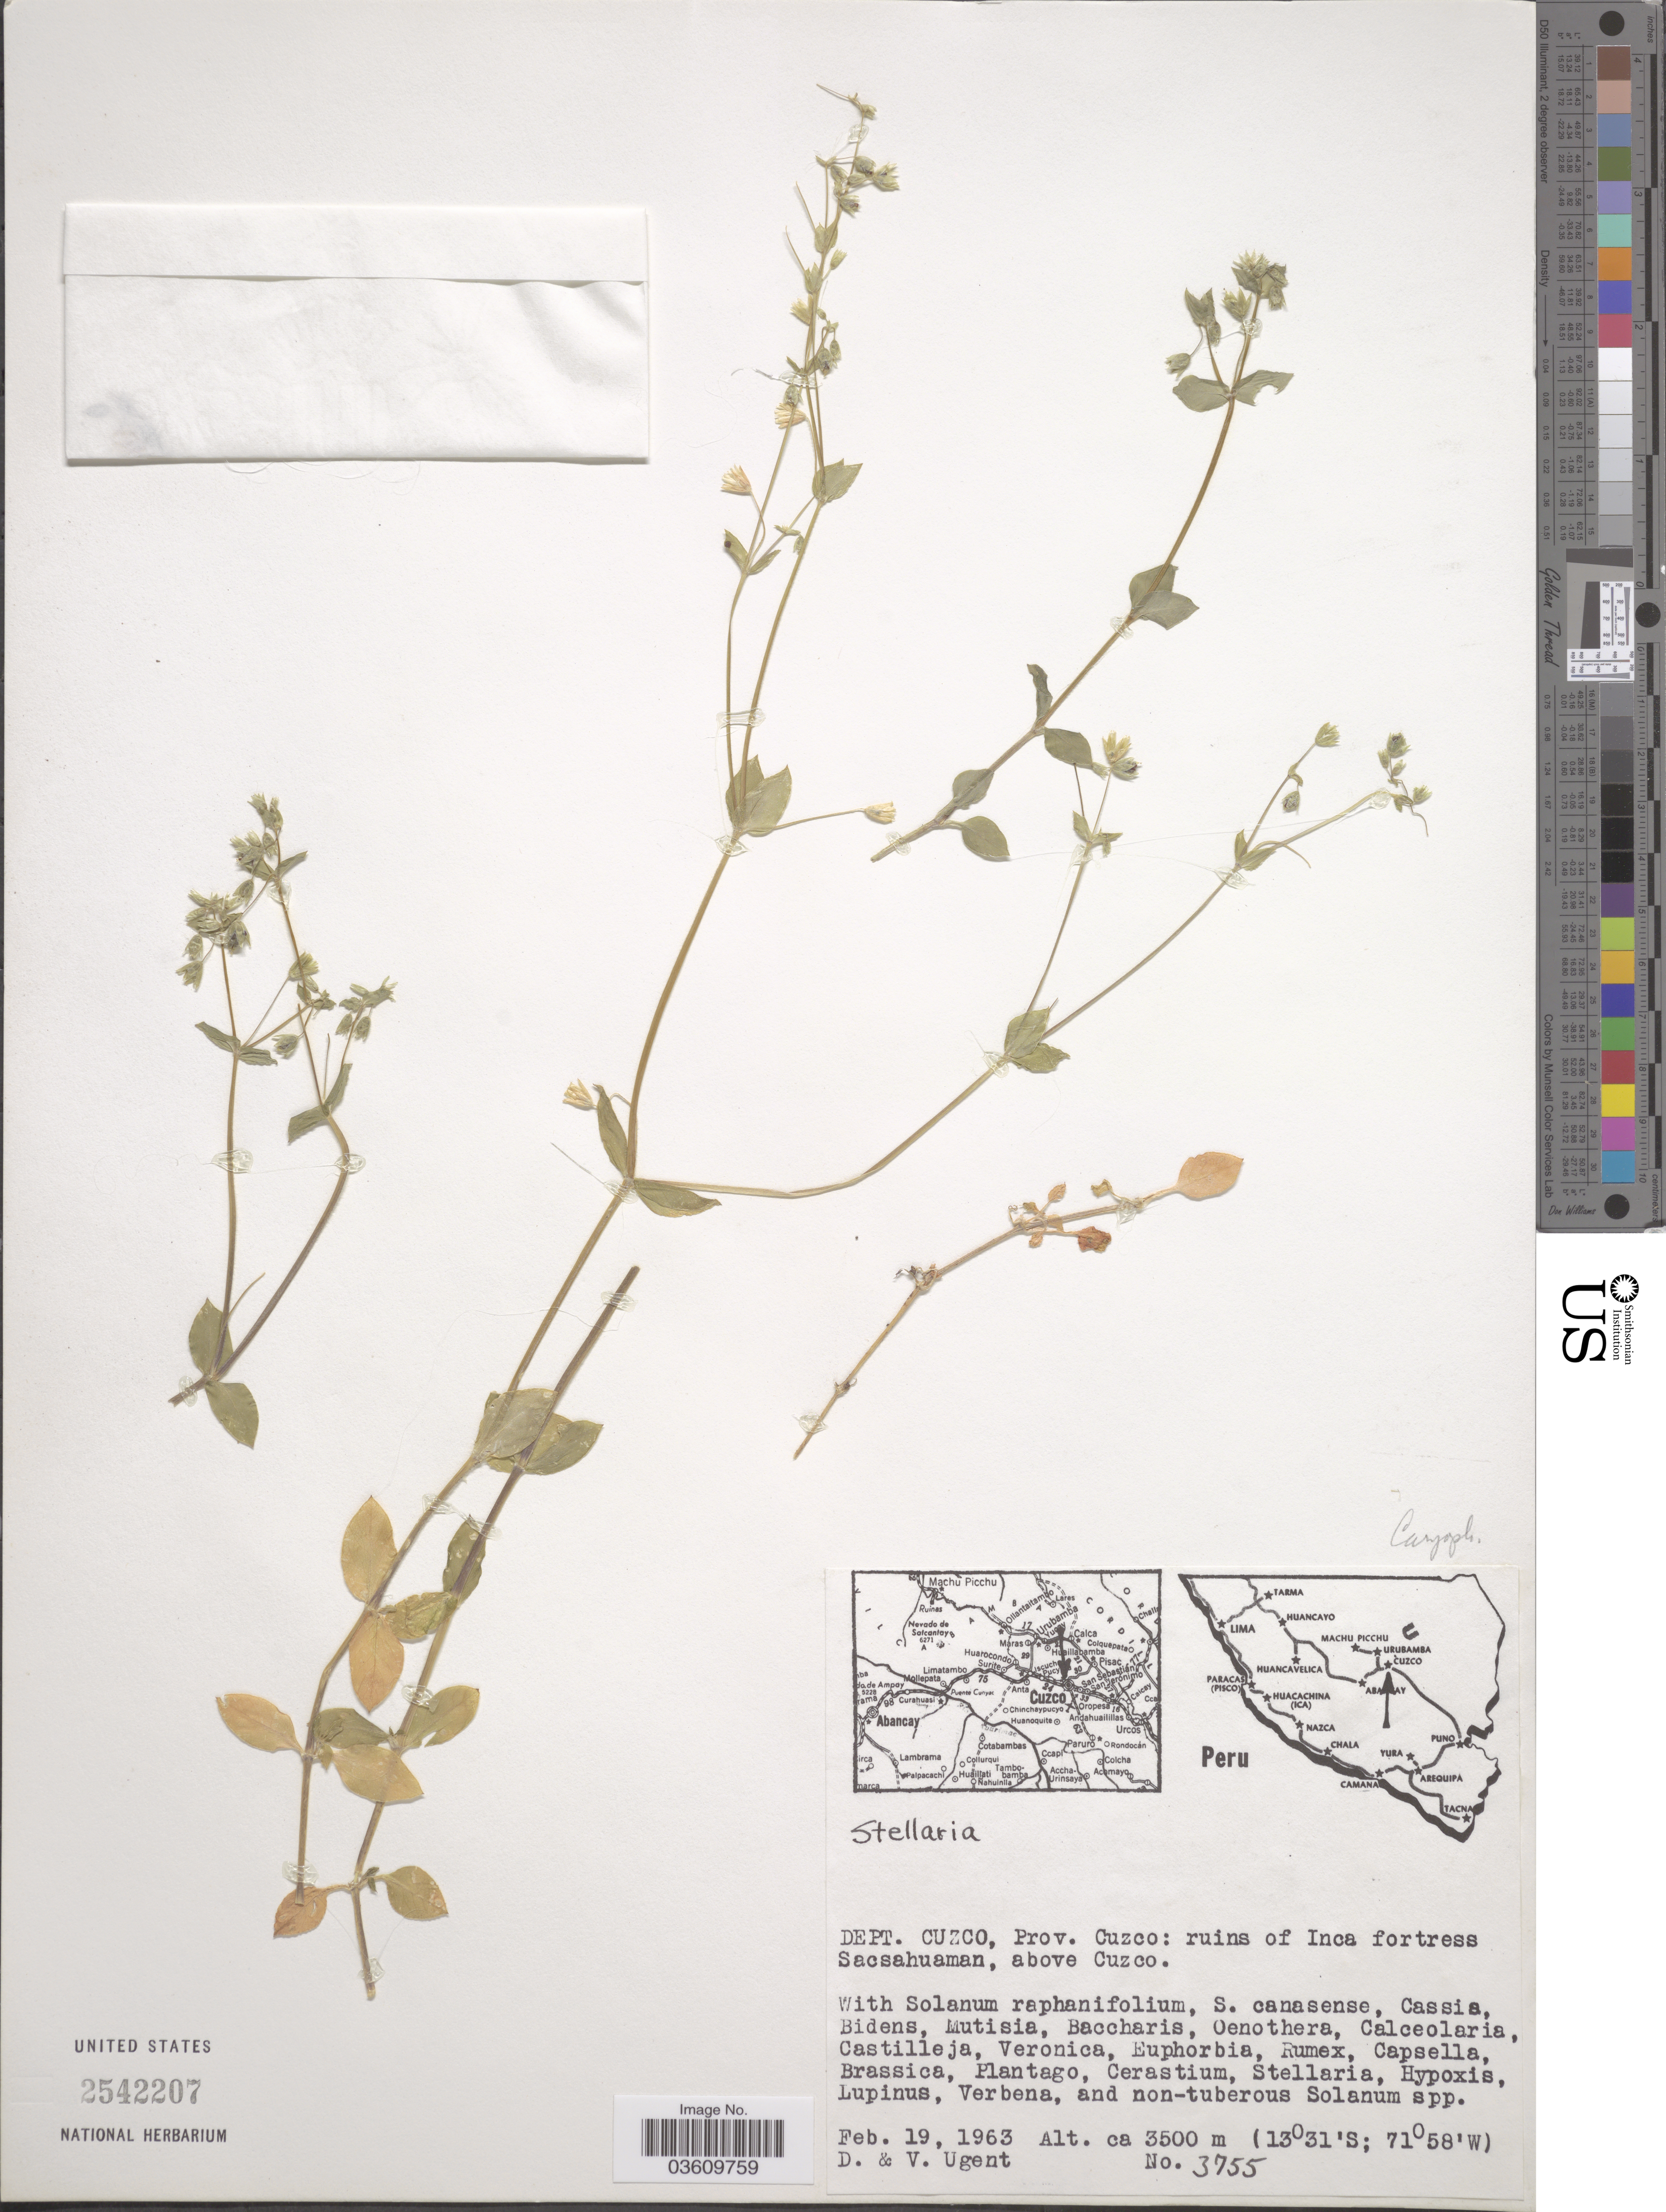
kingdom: Plantae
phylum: Tracheophyta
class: Magnoliopsida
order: Caryophyllales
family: Caryophyllaceae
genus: Stellaria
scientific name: Stellaria sp.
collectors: D. Ugent & V. Ugent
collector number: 3755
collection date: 1963-02-19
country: Peru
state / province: Cusco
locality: Dept. Cuzco, Prov. Cuzco: ruins of Inca fortress Sacsahuaman, above Cuzco.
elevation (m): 3500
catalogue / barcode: US 2542207